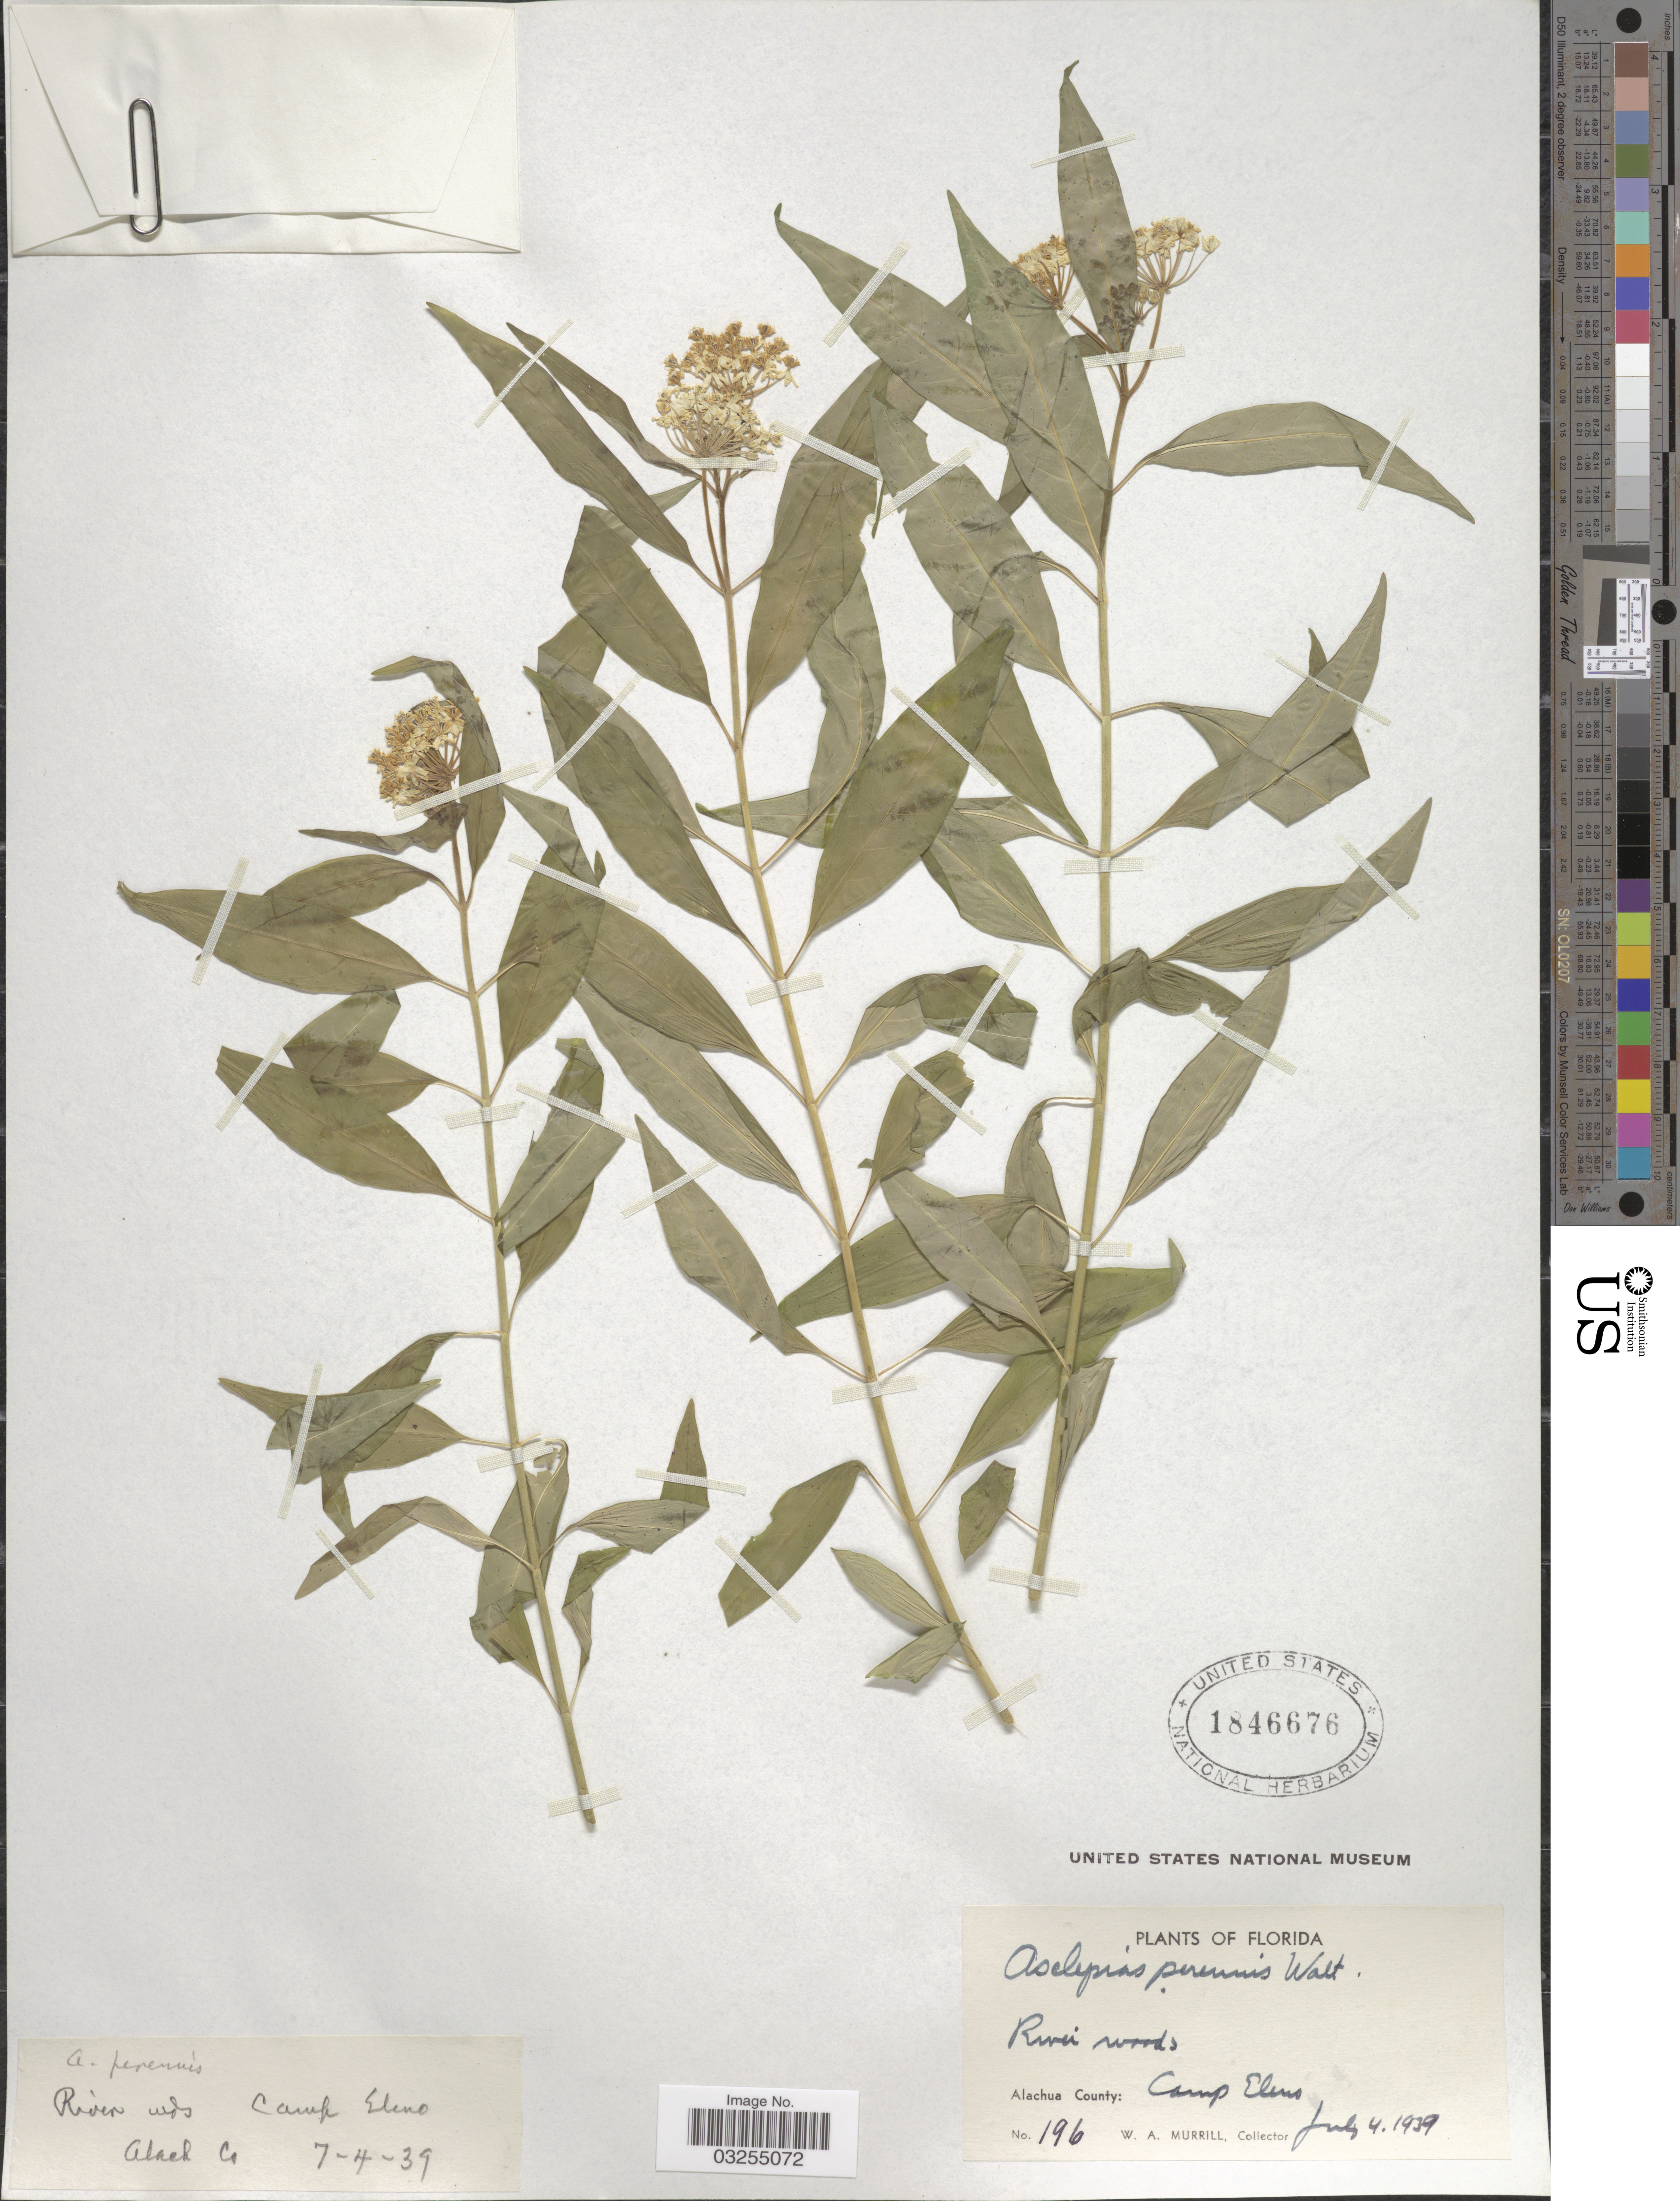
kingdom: Plantae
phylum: Tracheophyta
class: Magnoliopsida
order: Gentianales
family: Apocynaceae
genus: Asclepias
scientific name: Asclepias perennis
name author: Walter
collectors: W. A. Murrill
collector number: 196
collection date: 1939-07-04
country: United States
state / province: Florida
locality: River woods. Alachua County: Camp Eleno.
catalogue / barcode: US 1846676